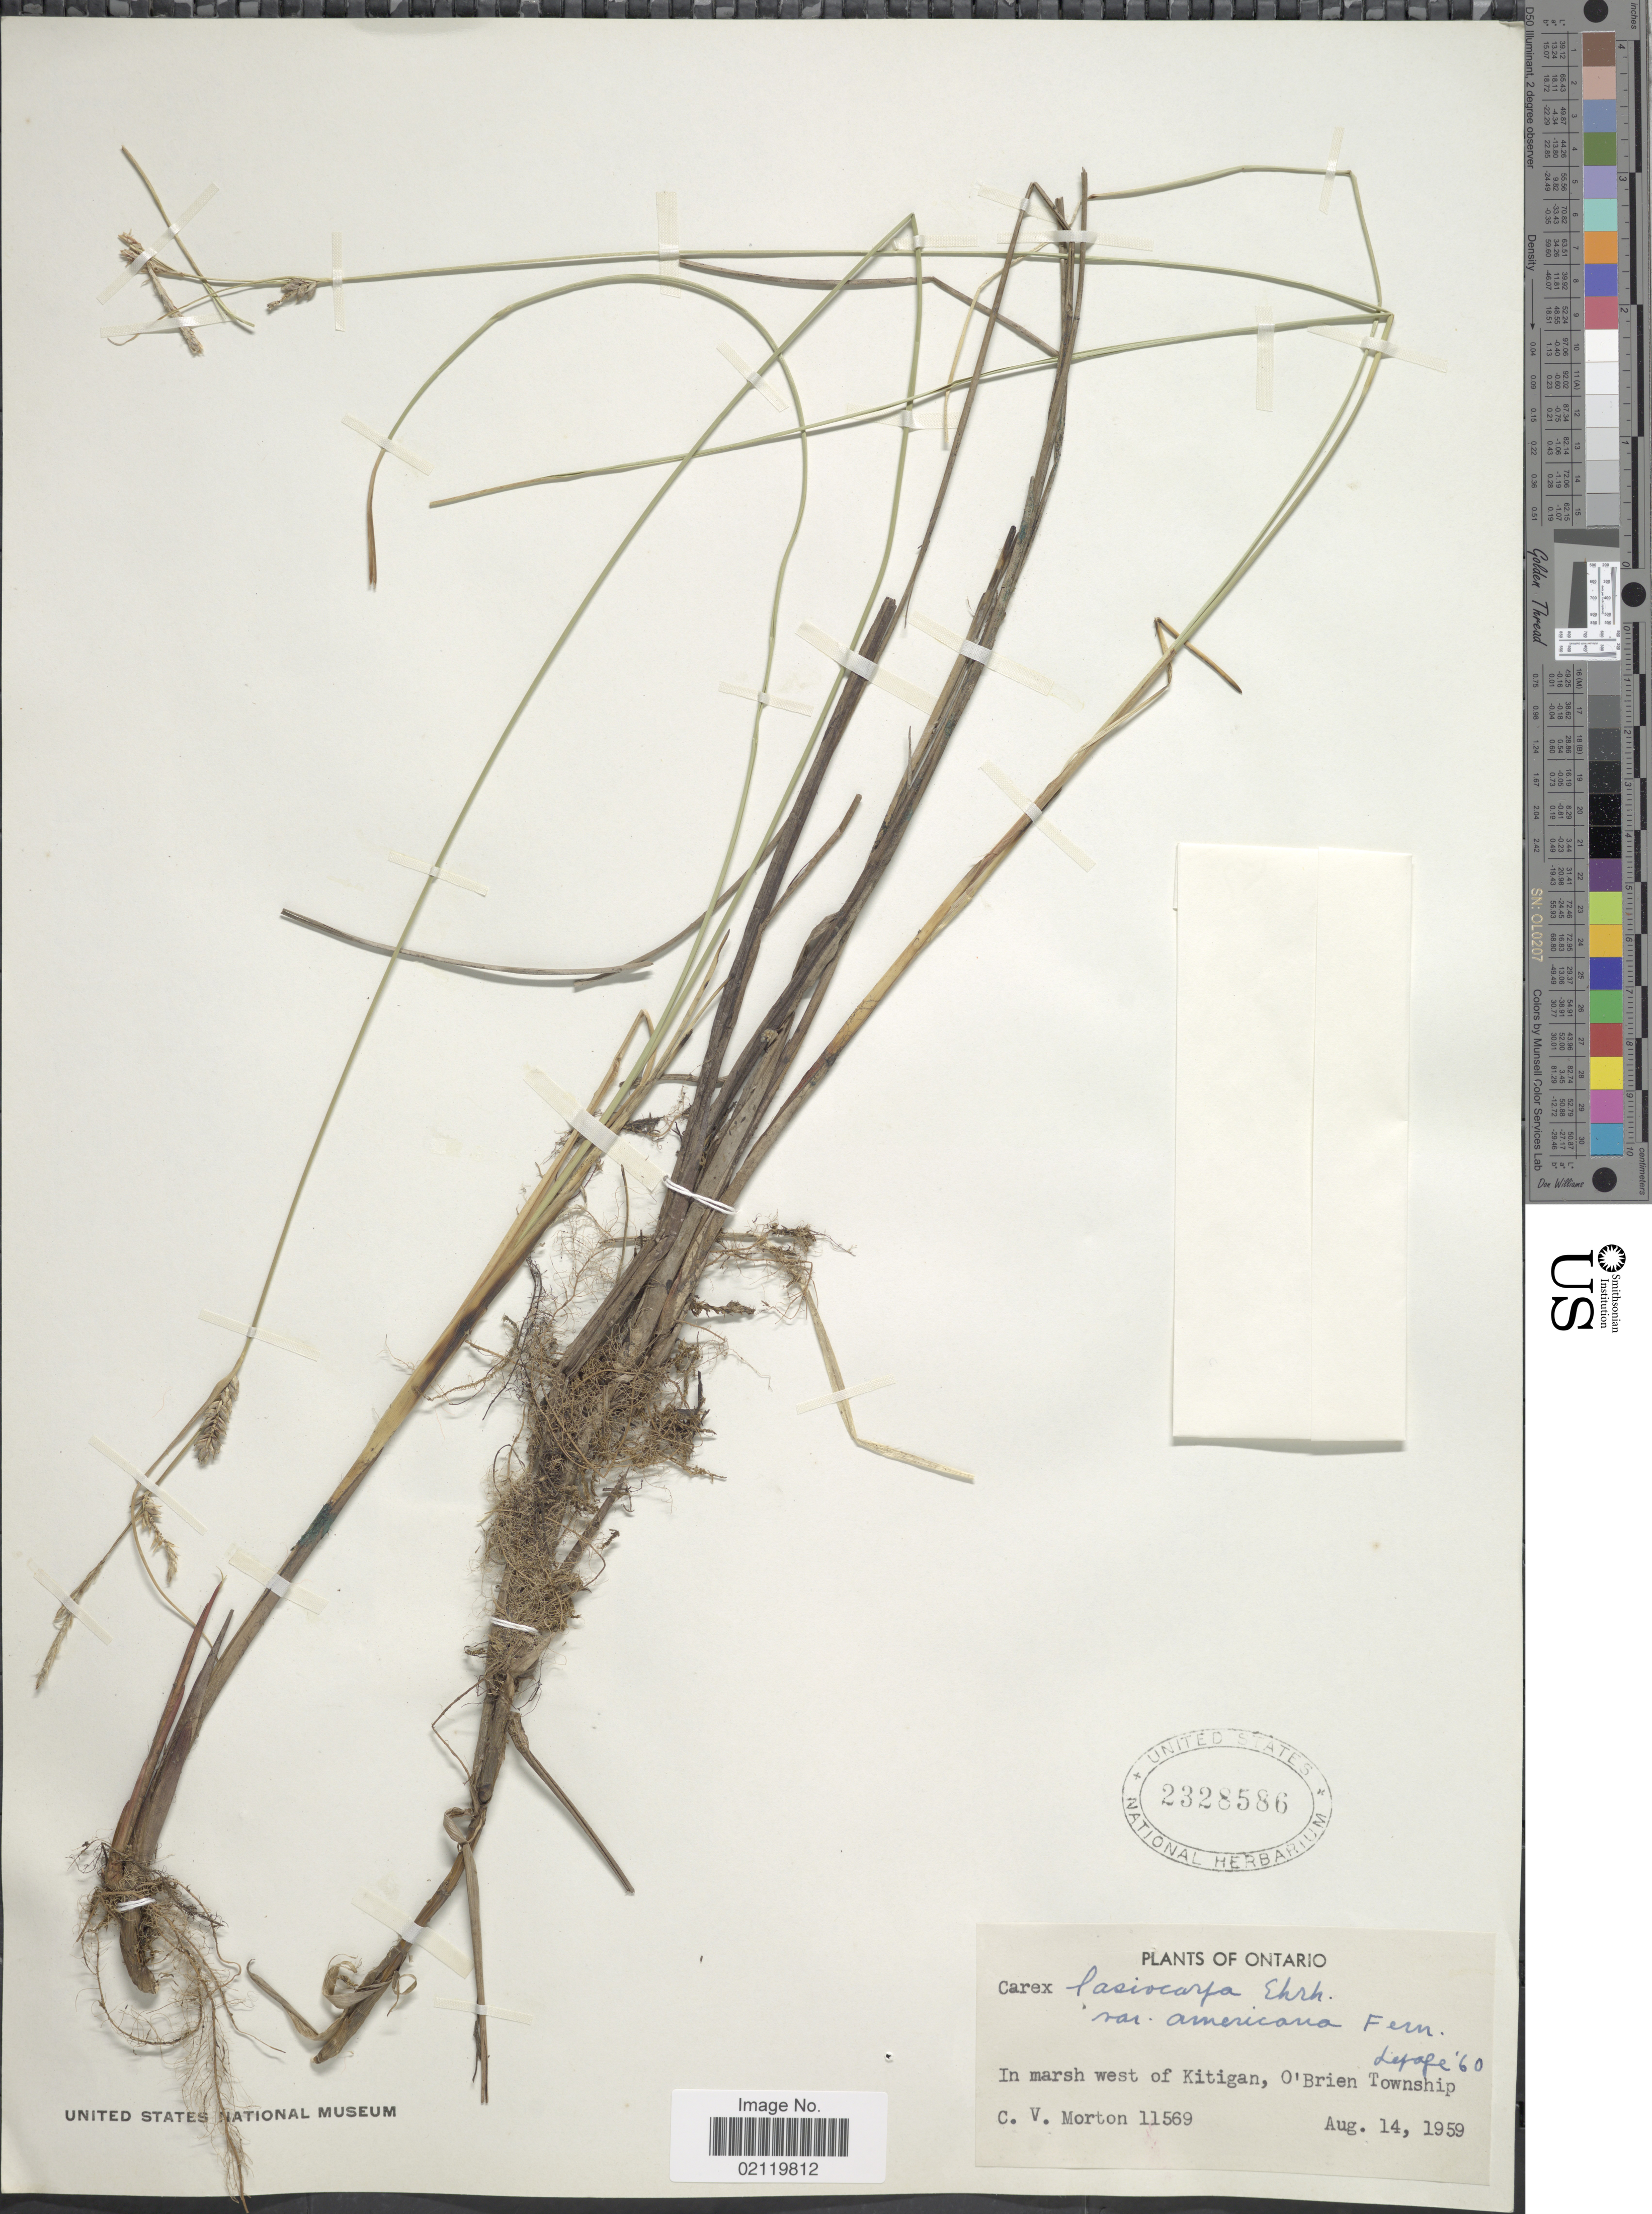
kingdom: Plantae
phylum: Tracheophyta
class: Liliopsida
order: Poales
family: Cyperaceae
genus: Carex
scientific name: Carex lasiocarpa var. americana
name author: Fernald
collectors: C. V. Morton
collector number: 11569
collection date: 1959-08-14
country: Canada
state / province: Ontario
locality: In marsh west of Kitigan, O'Brien Township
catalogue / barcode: US 2328586